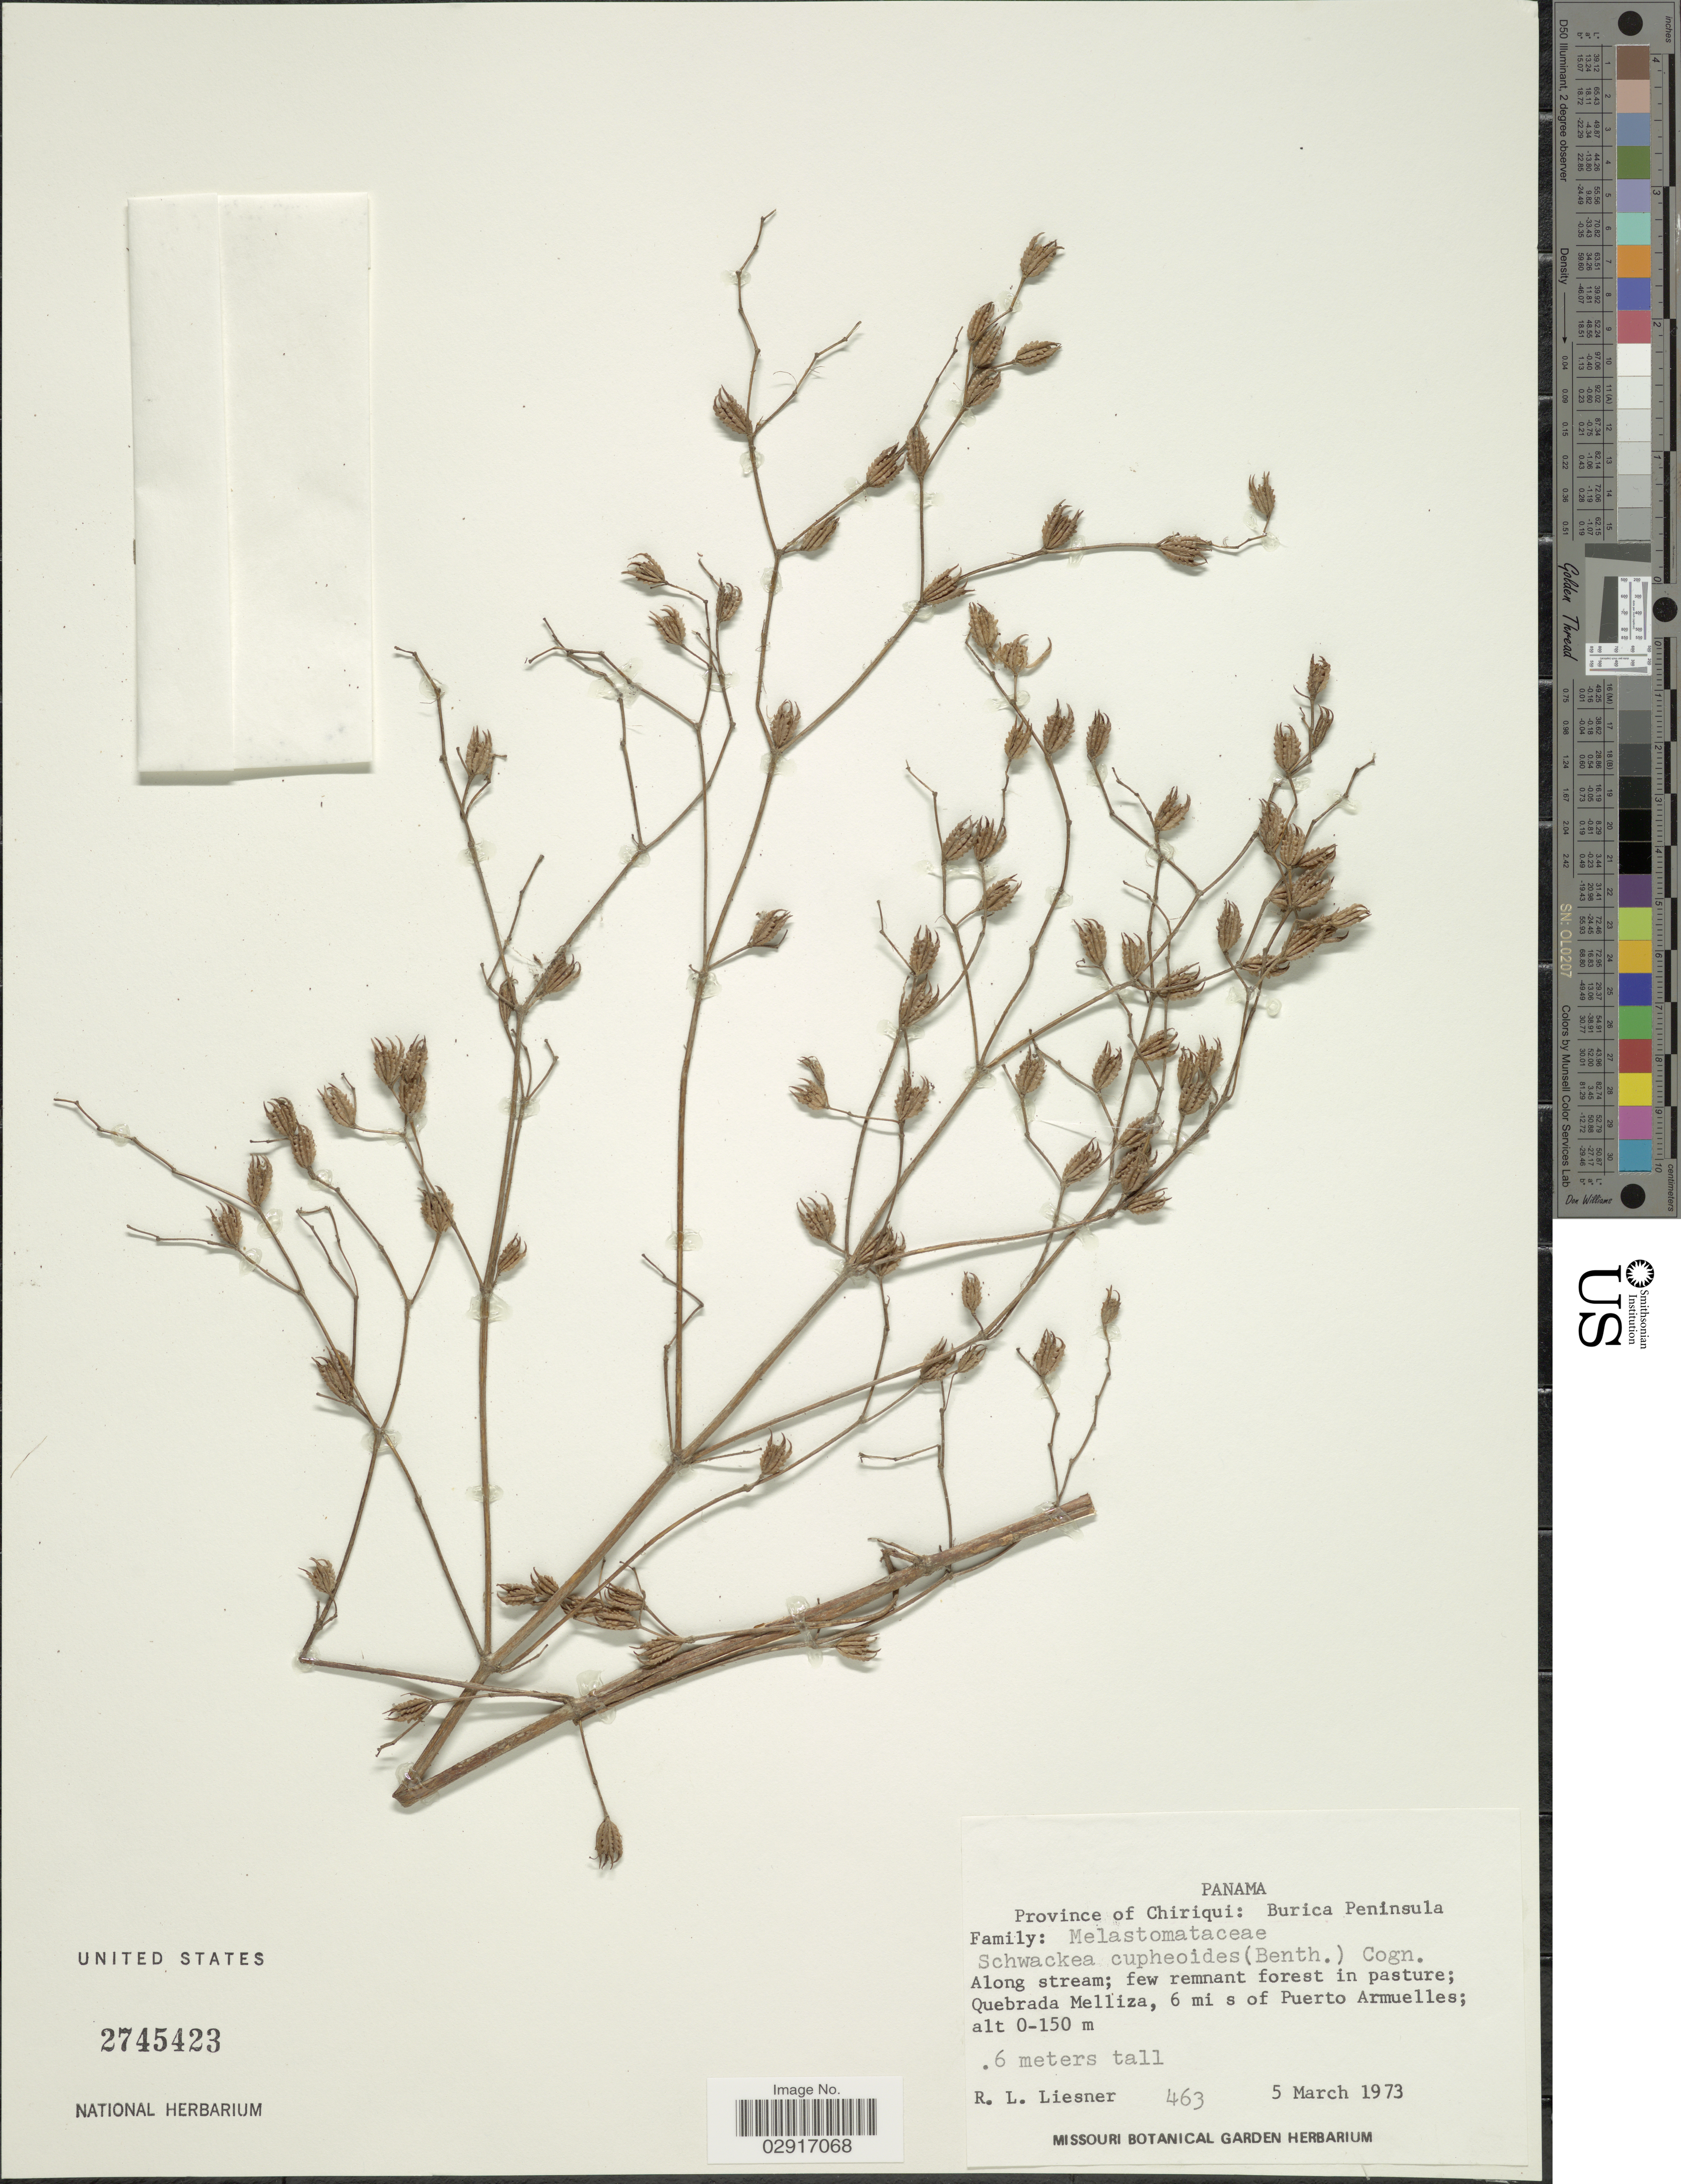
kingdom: Plantae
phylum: Tracheophyta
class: Magnoliopsida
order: Myrtales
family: Melastomataceae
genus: Schwackaea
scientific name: Schwackaea cupheoides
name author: (Benth.) Cogn.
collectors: R. L. Liesner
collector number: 463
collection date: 1973-03-05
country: Panama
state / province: Chiriqui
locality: Burica Peninsula. Quebrada Melliza, 6 mi s of Puerto Armuelles.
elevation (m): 0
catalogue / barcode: US 2745423